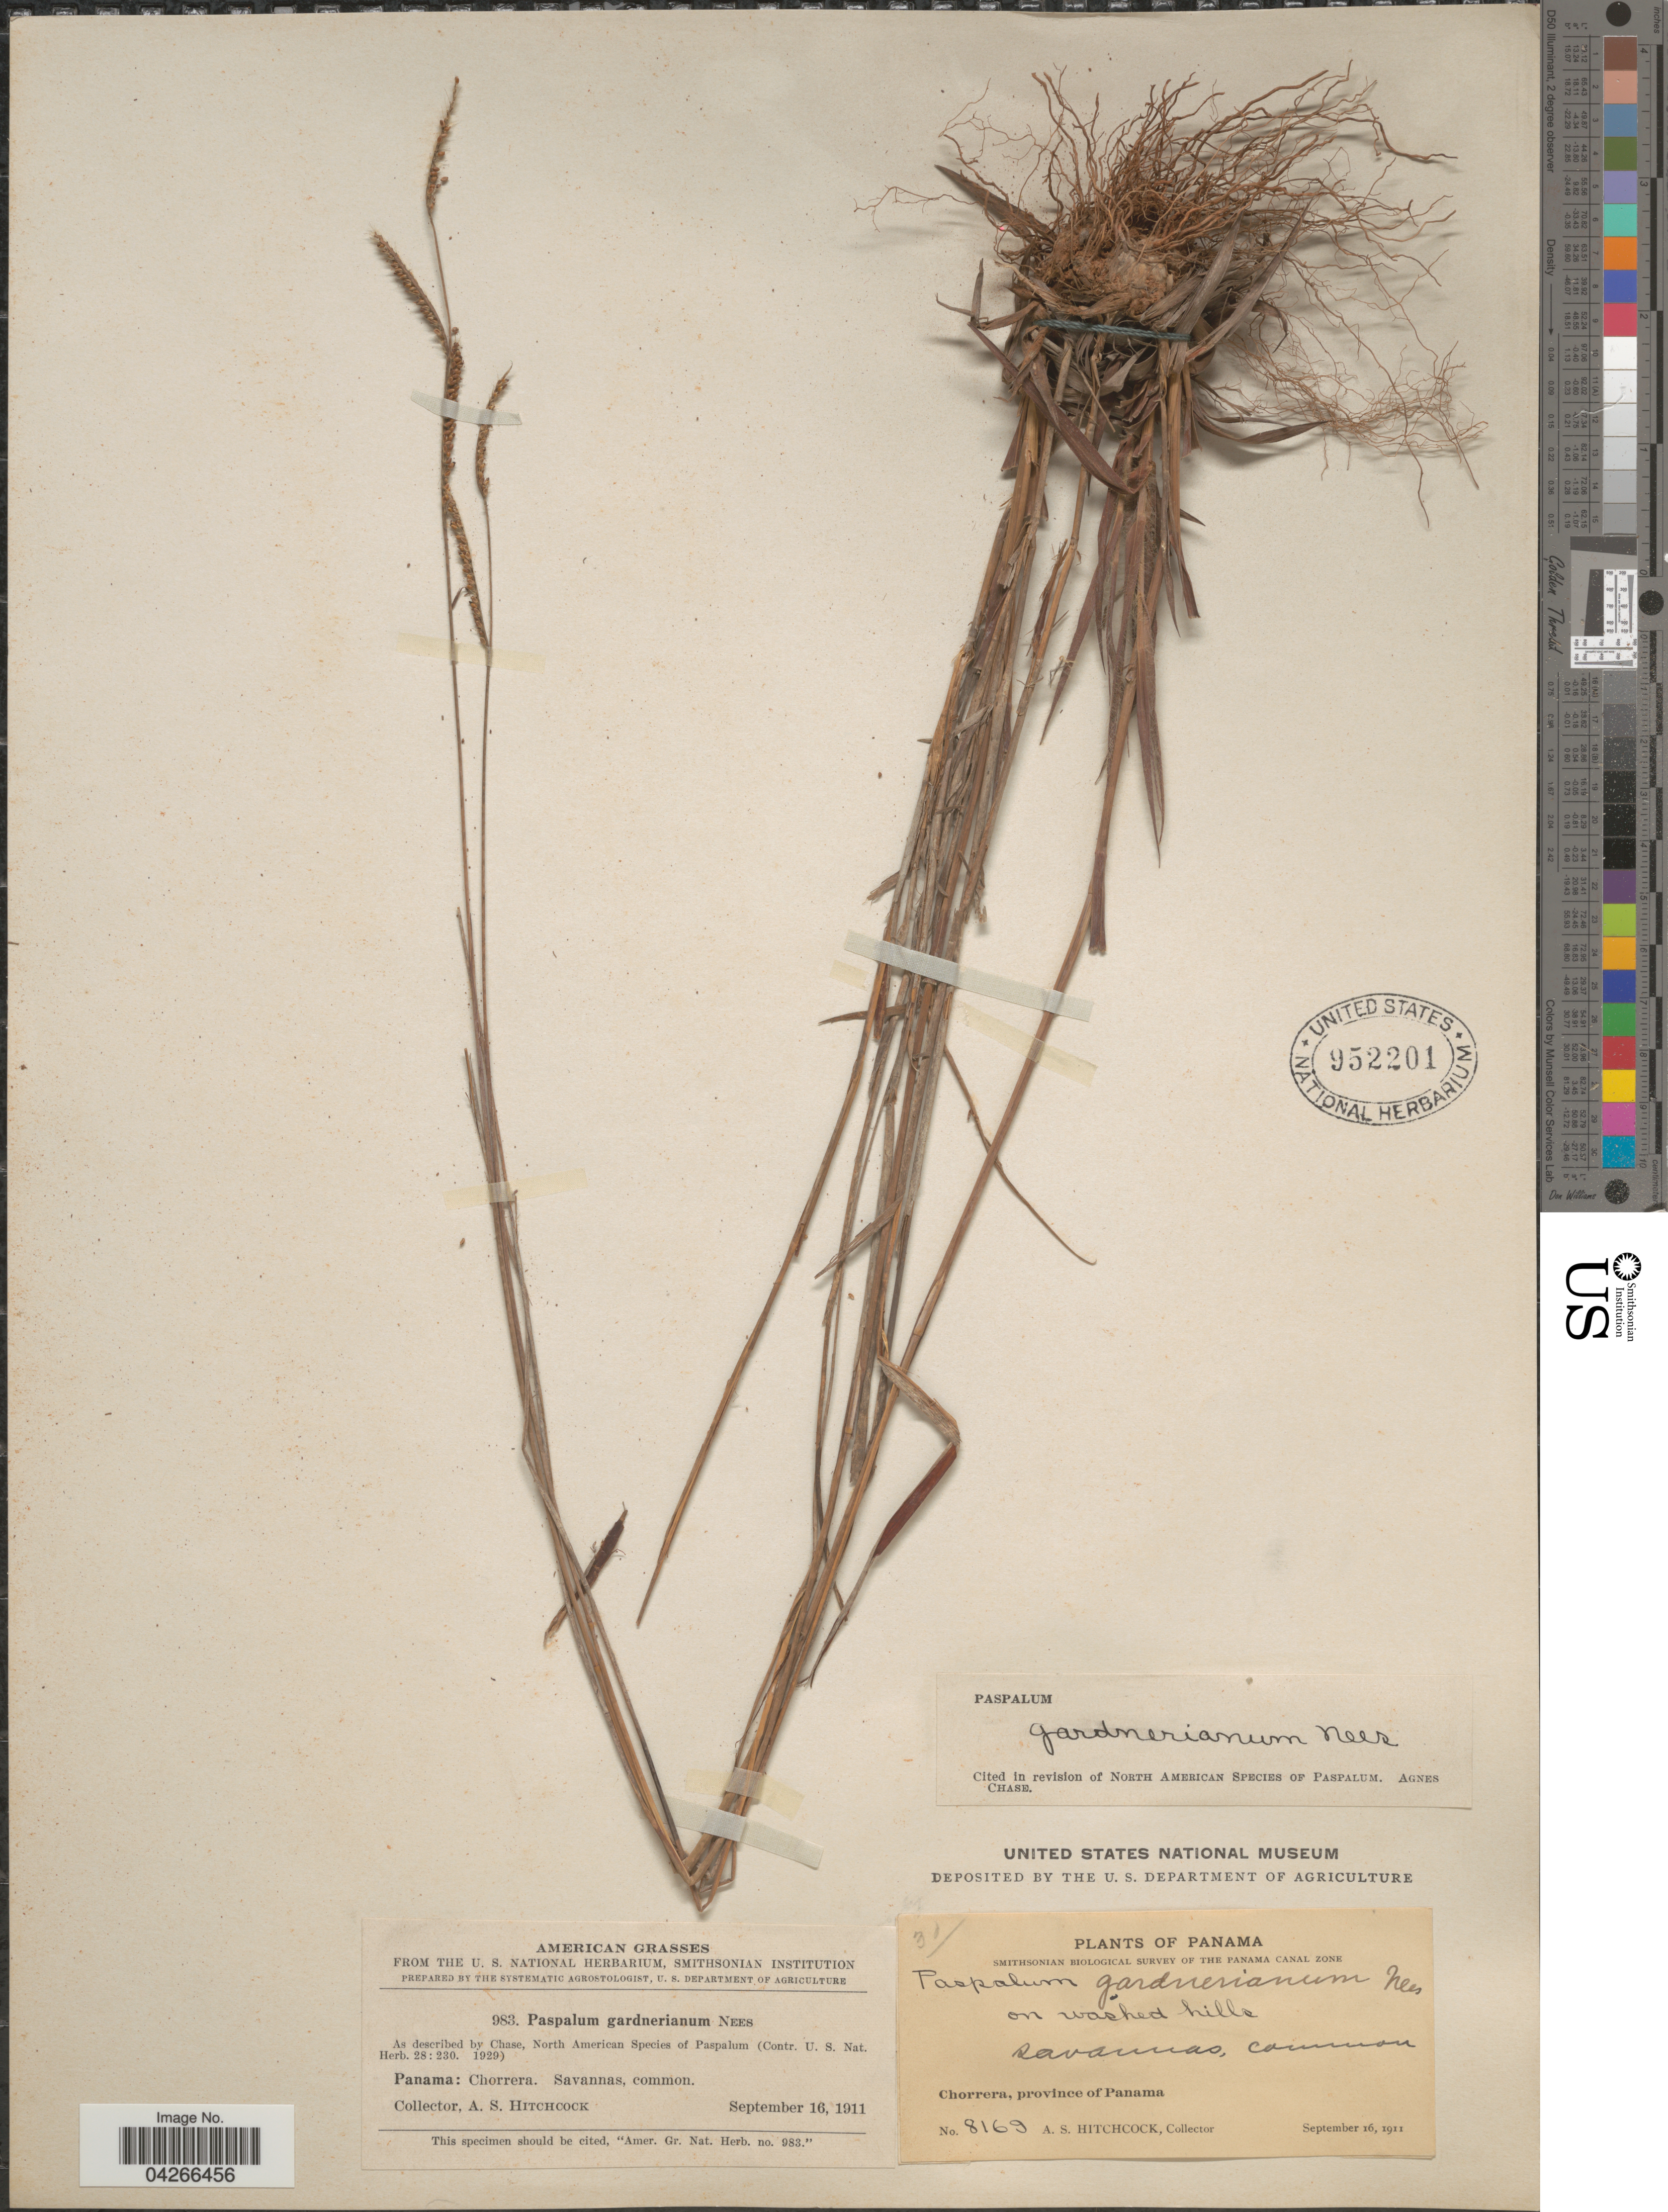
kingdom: Plantae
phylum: Tracheophyta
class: Liliopsida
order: Poales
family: Poaceae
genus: Paspalum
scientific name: Paspalum gardnerianum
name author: Nees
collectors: A. S. Hitchcock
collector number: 8169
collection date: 1911-09-16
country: Panama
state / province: Panamá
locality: Chorrera. Savannas, common. Smithsonian Biological Survey of the Panama Canal Zone. On washed hills.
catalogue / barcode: US 952201